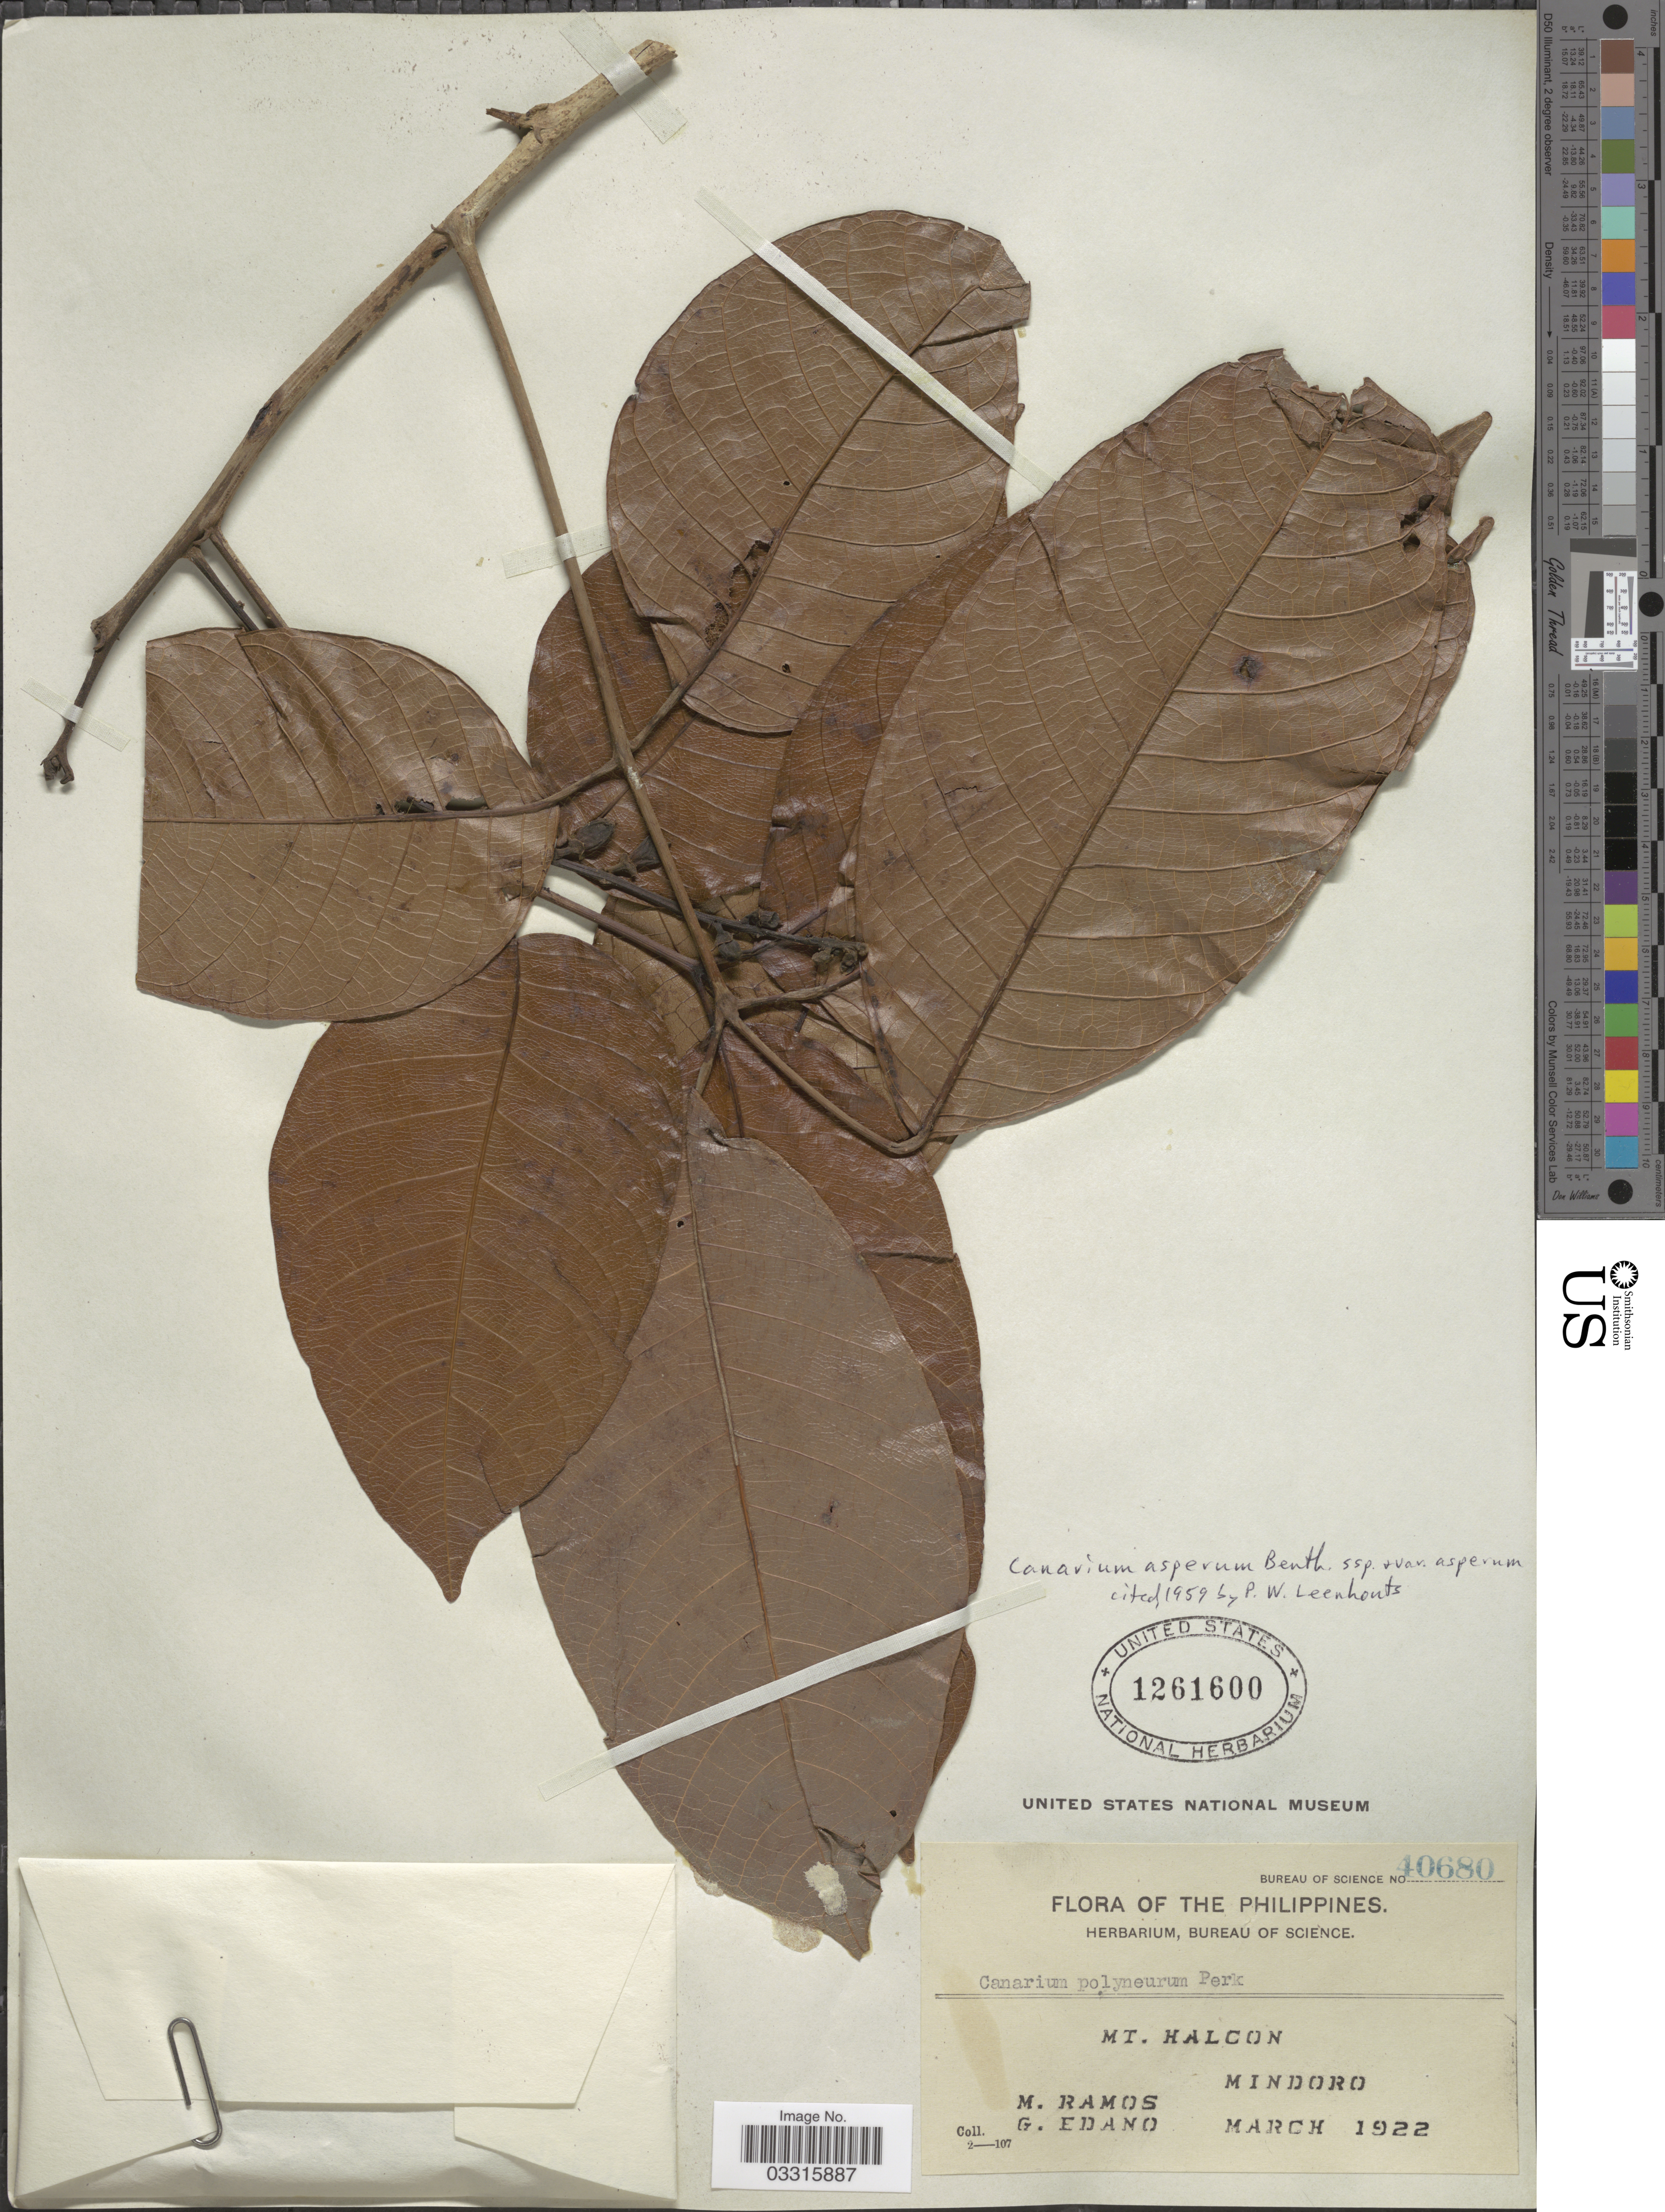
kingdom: Plantae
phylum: Tracheophyta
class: Magnoliopsida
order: Sapindales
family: Burseraceae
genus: Canarium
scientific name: Canarium asperum subsp. asperum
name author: Benth.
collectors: M. Ramos & G. Edaño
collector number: Bureau of Science 40680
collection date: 1922-03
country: Philippines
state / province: Mimaropa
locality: Mt. Halcon. Mindoro.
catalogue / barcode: US 1261600